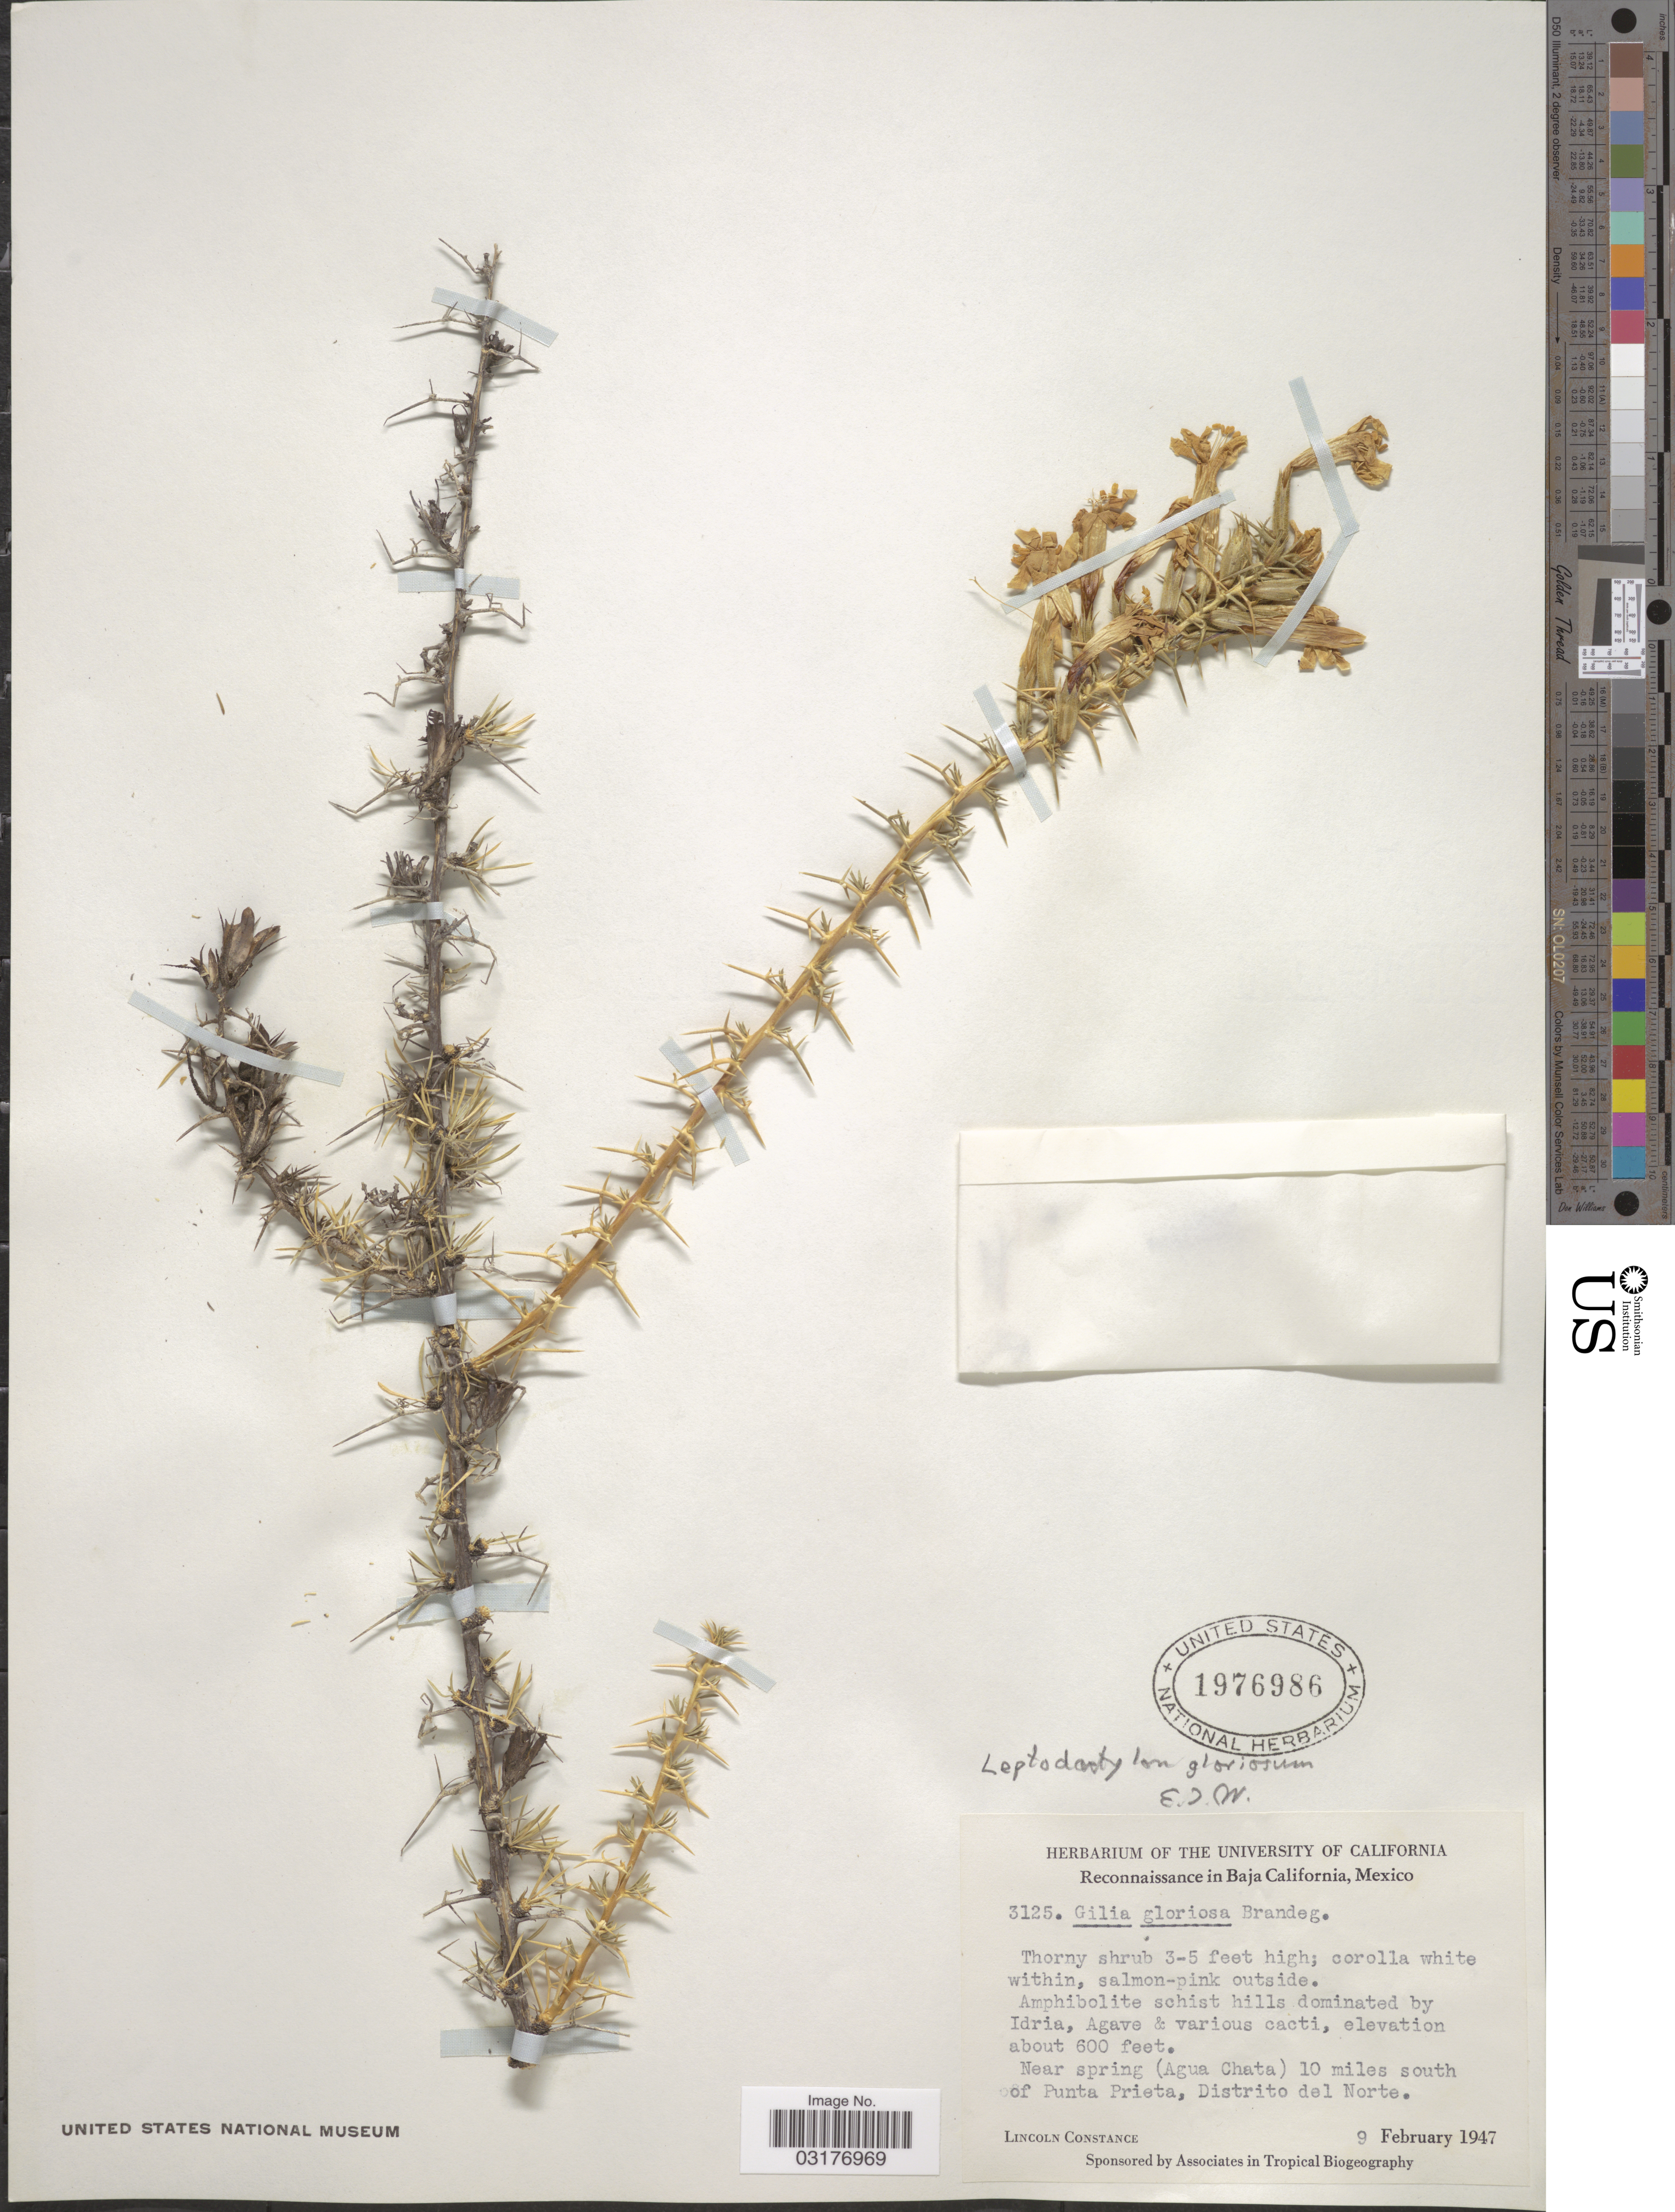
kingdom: Plantae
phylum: Tracheophyta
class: Magnoliopsida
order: Ericales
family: Polemoniaceae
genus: Acanthogilia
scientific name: Acanthogilia gloriosa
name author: (Brandegee) A. Day & R.C. Moran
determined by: Strong, Mark T., (BOT), Smithsonian Institution - National Museum of Natural History (UNITED STATES)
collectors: L. Constance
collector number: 3125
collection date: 1947-02-09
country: Mexico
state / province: Baja California Norte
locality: Near spring (Agua Chata) 10 miles south of Punta Prieta, Distrito del Norte.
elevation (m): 183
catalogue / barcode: US 1976986